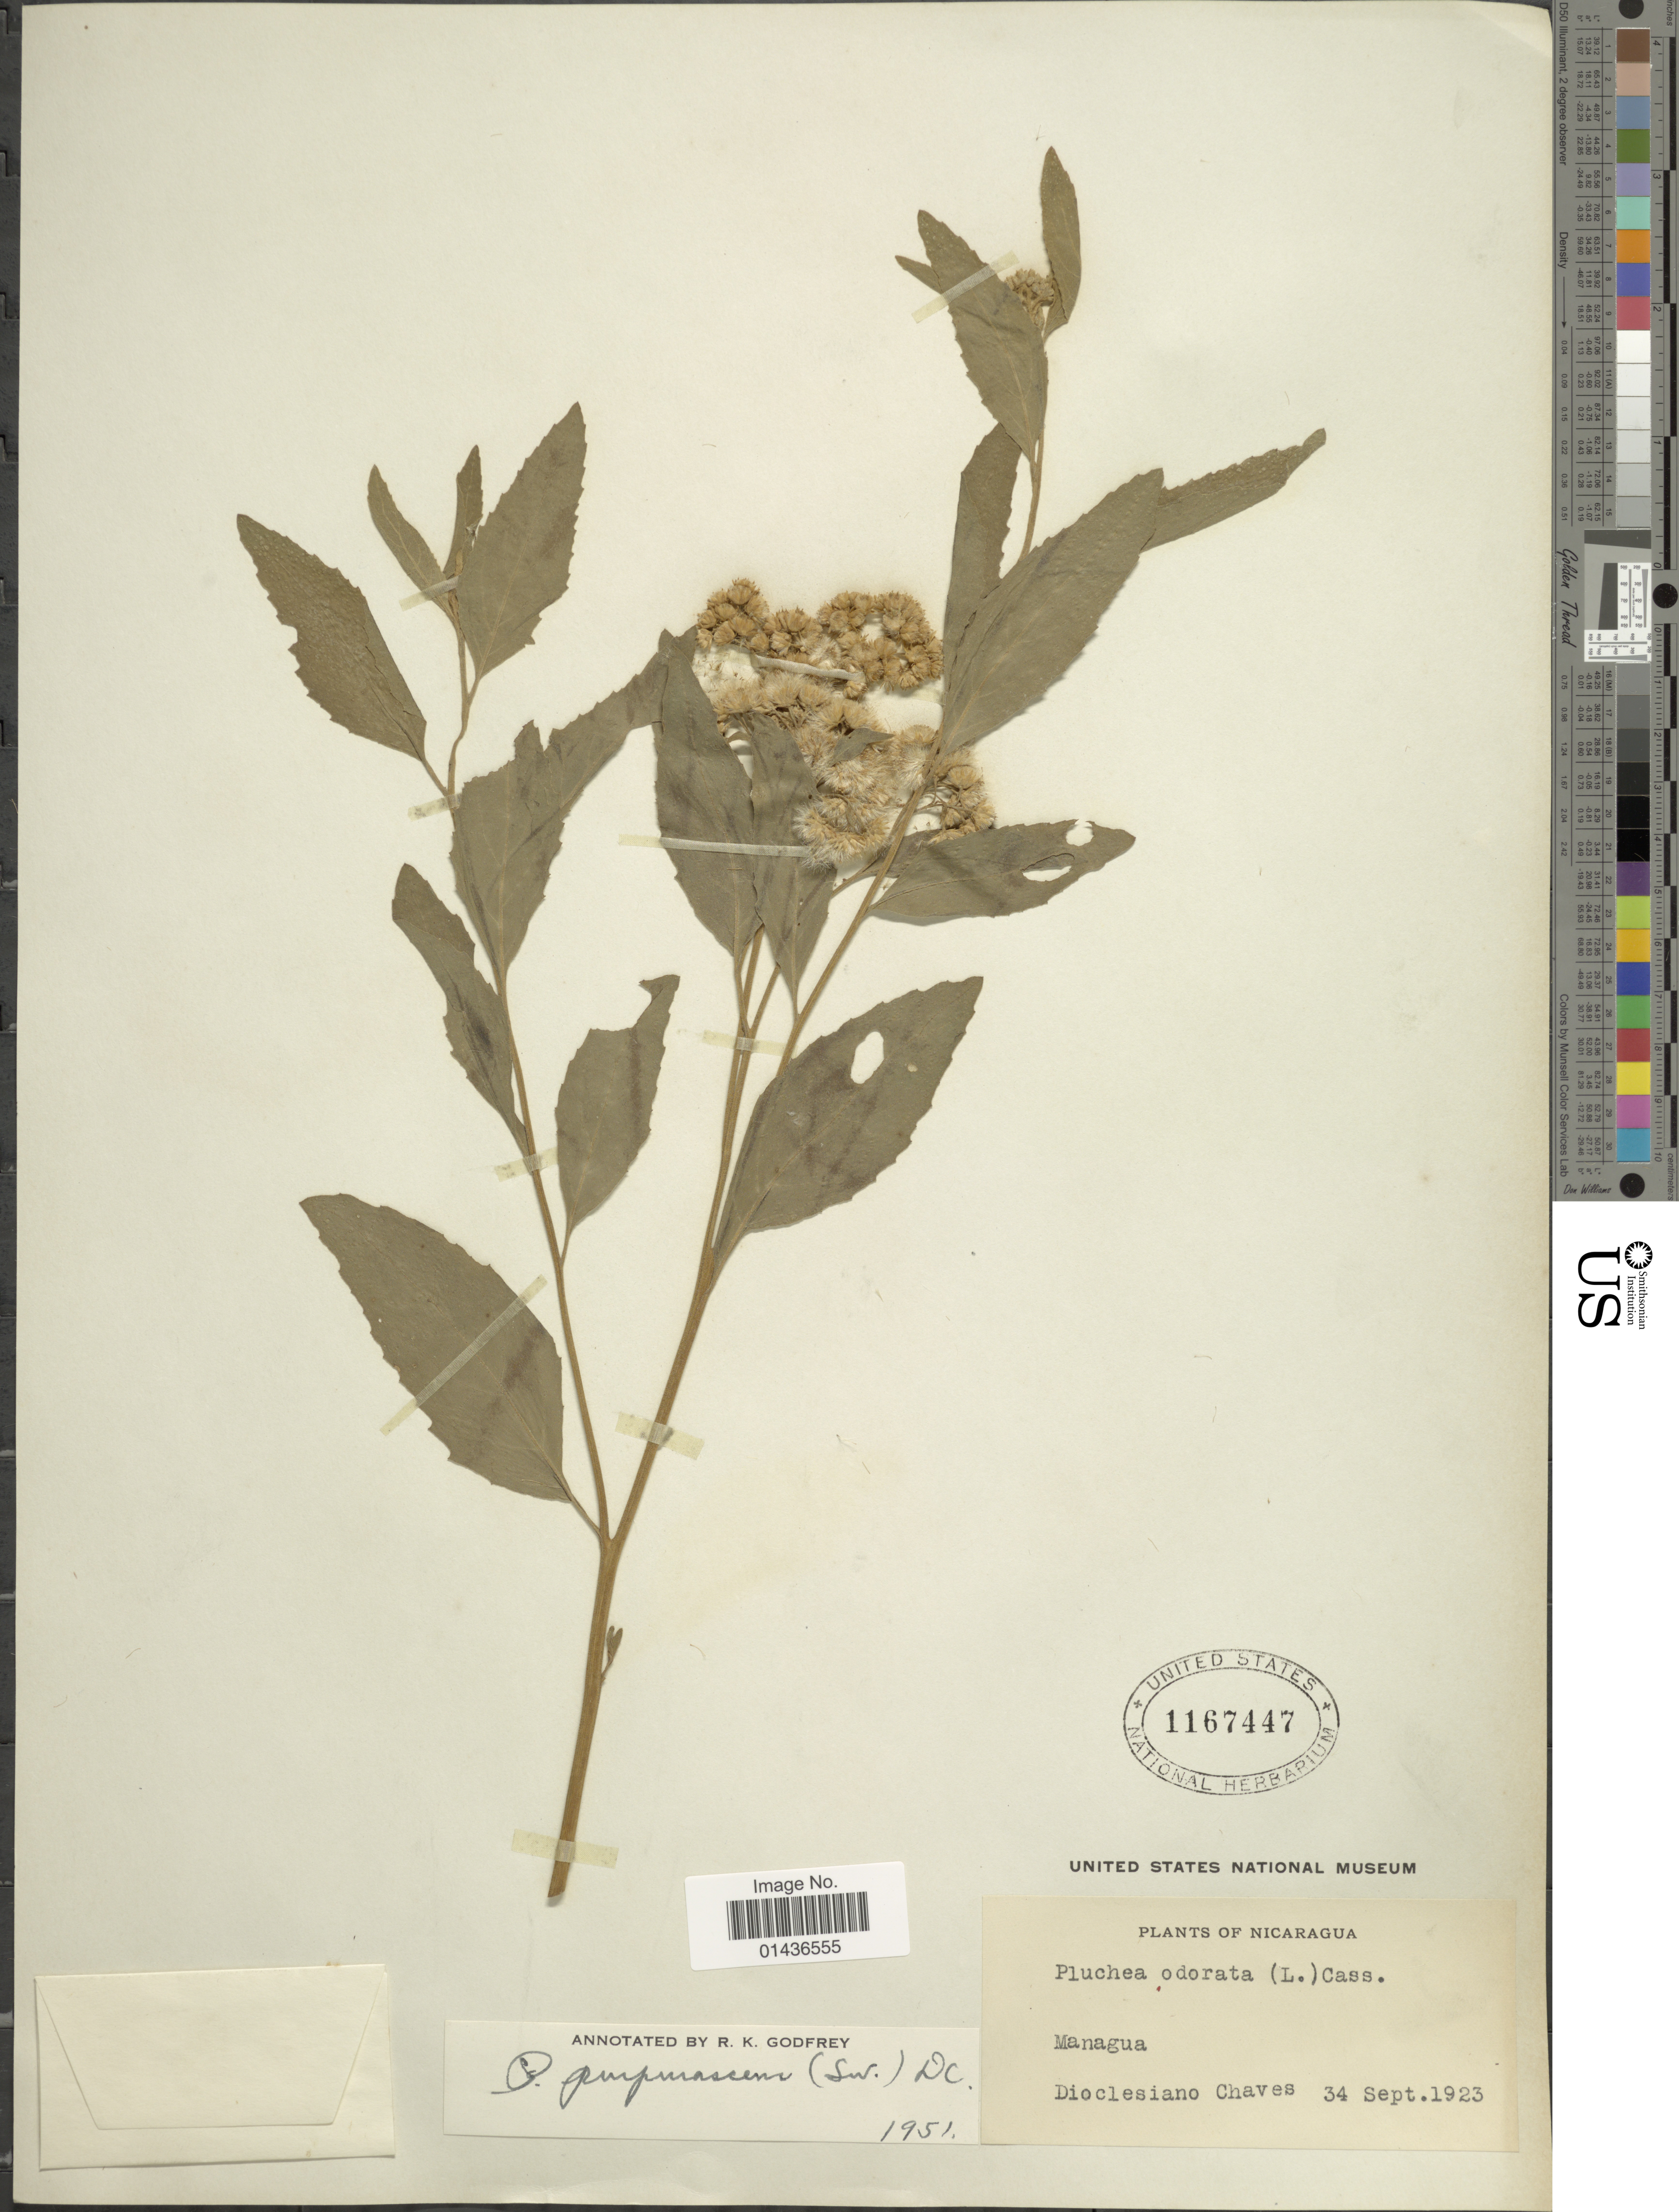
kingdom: Plantae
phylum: Tracheophyta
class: Magnoliopsida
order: Asterales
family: Asteraceae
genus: Pluchea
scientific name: Pluchea odorata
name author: (L.) Cass.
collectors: D. Chaves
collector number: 34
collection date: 1923-09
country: Nicaragua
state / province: Managua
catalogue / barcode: US 1167447